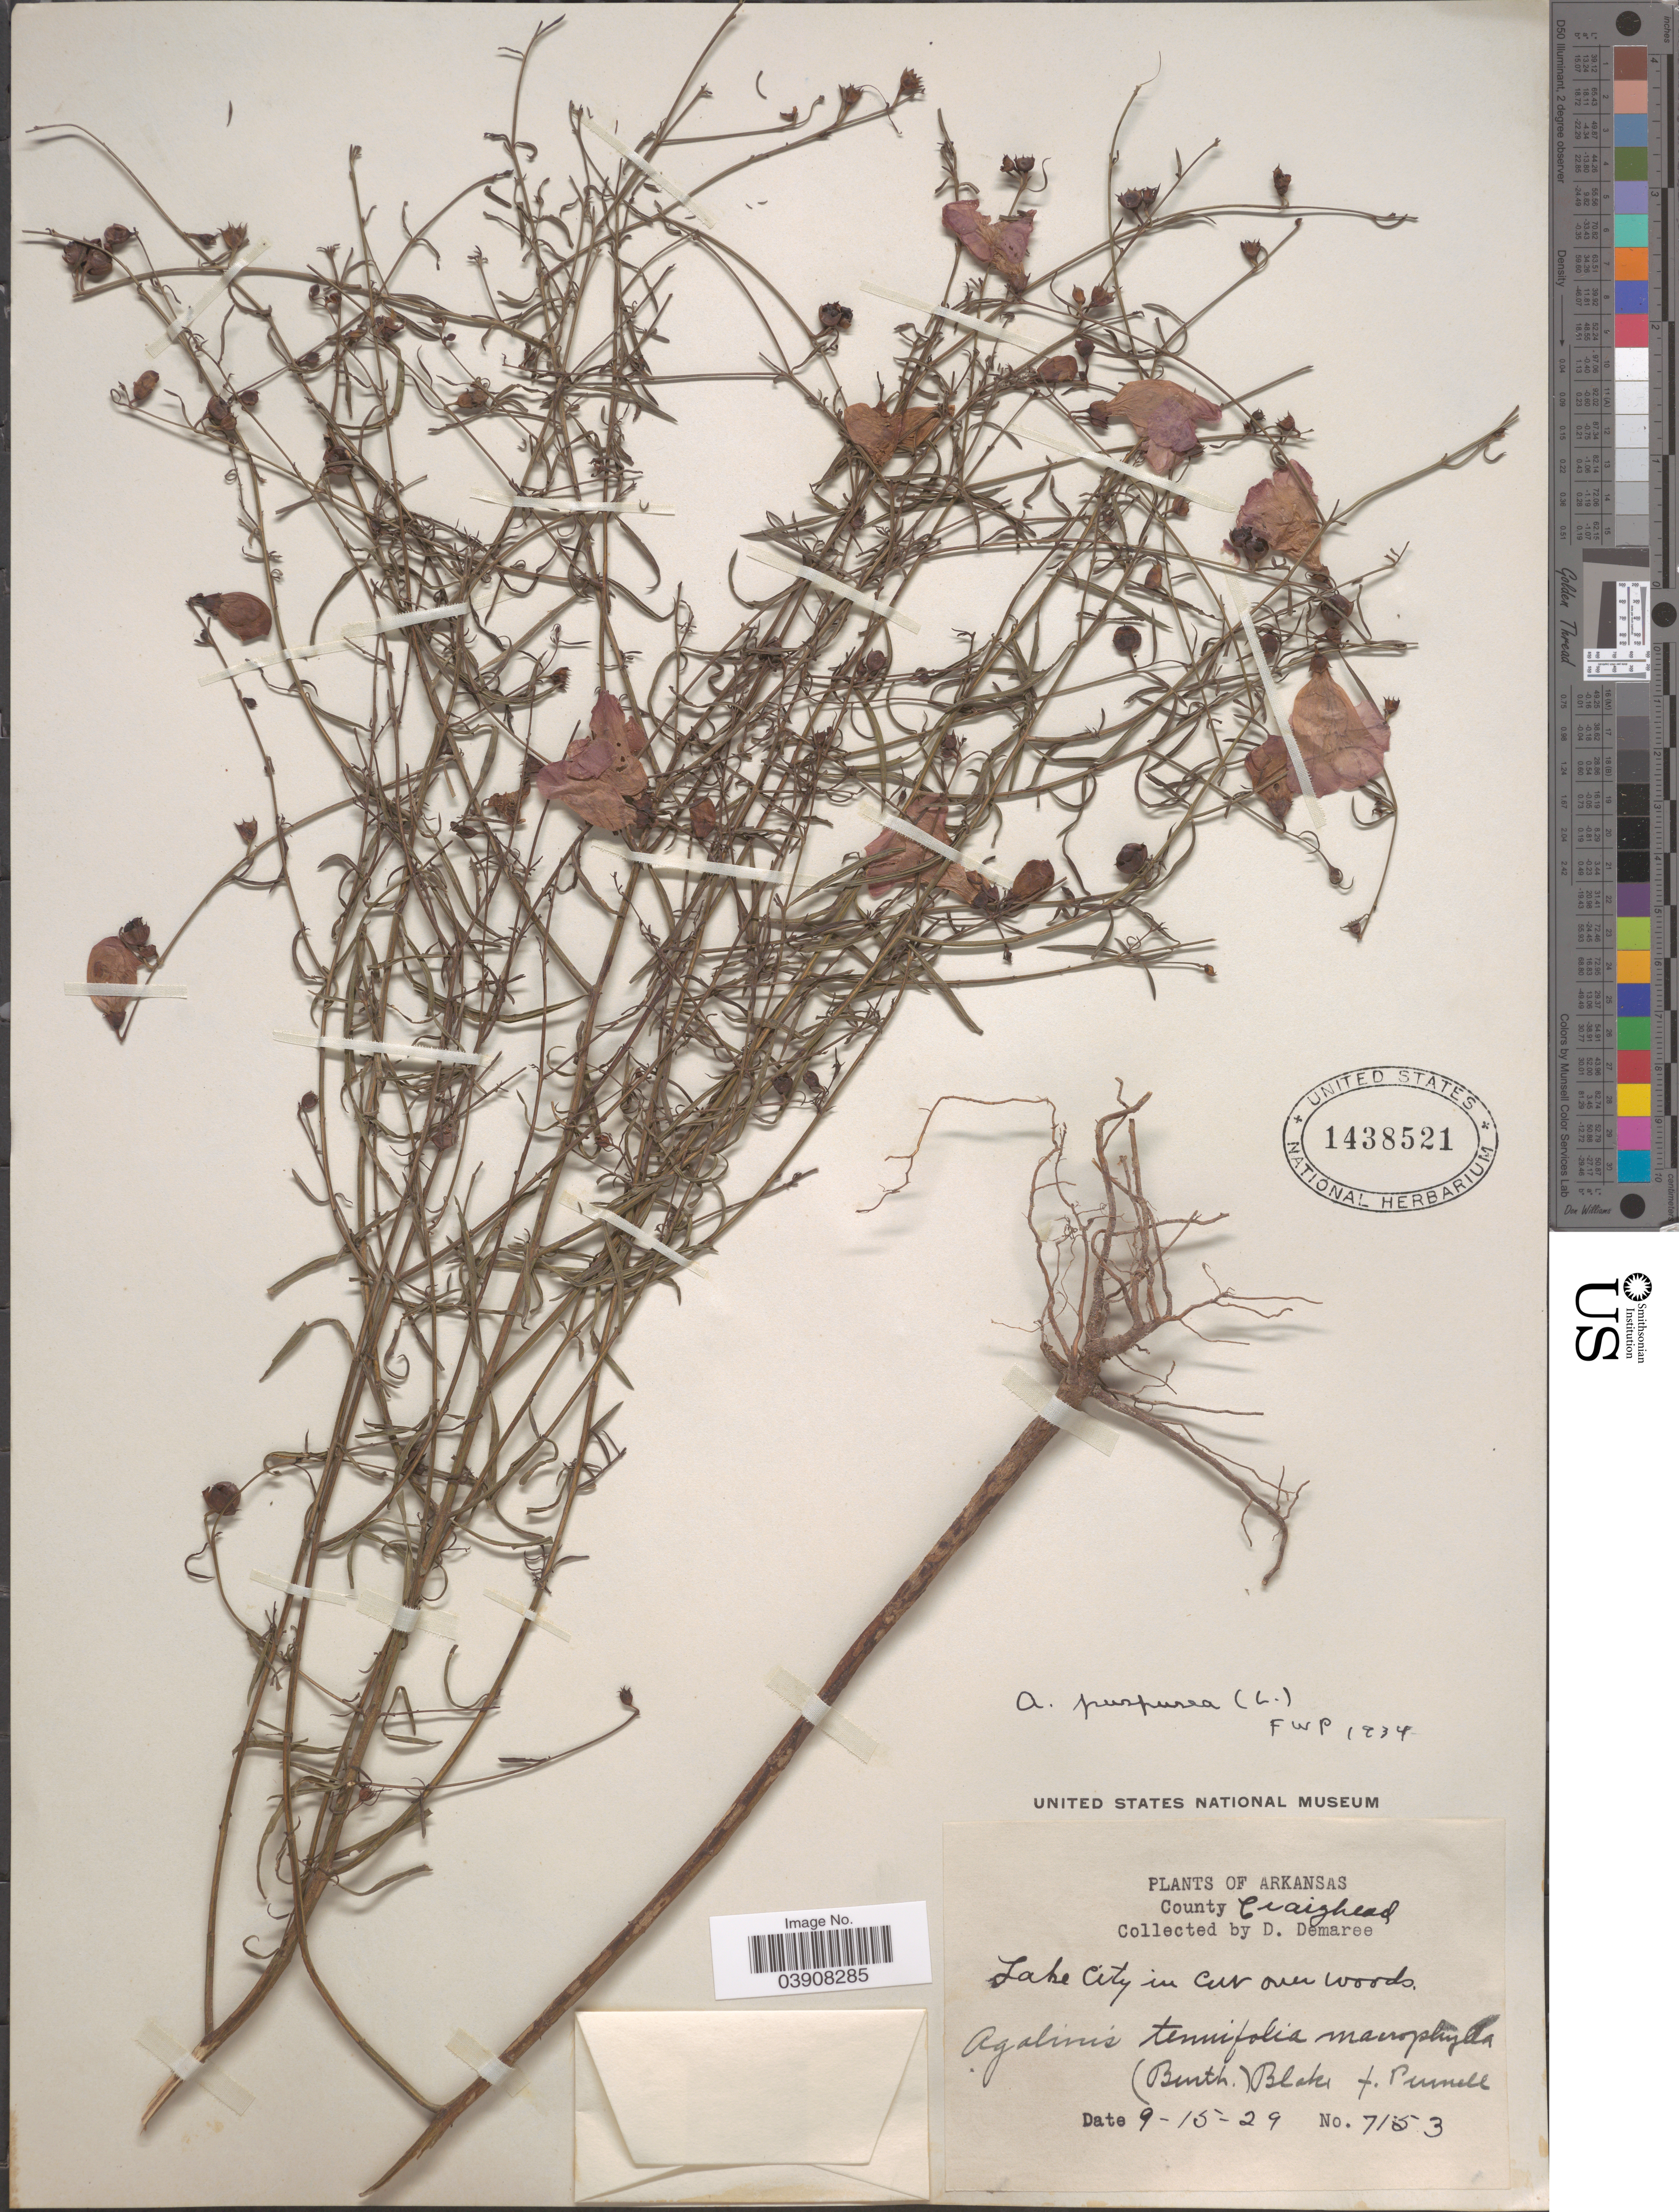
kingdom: Plantae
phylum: Tracheophyta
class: Magnoliopsida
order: Lamiales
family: Orobanchaceae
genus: Agalinis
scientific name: Agalinis purpurea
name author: (L.) Pennell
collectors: D. Demaree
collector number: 7153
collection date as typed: Transcribed d/m/y: 15/9/29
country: United States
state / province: Arkansas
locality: County Craighead. Lake City in cut over woods.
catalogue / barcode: US 1438521